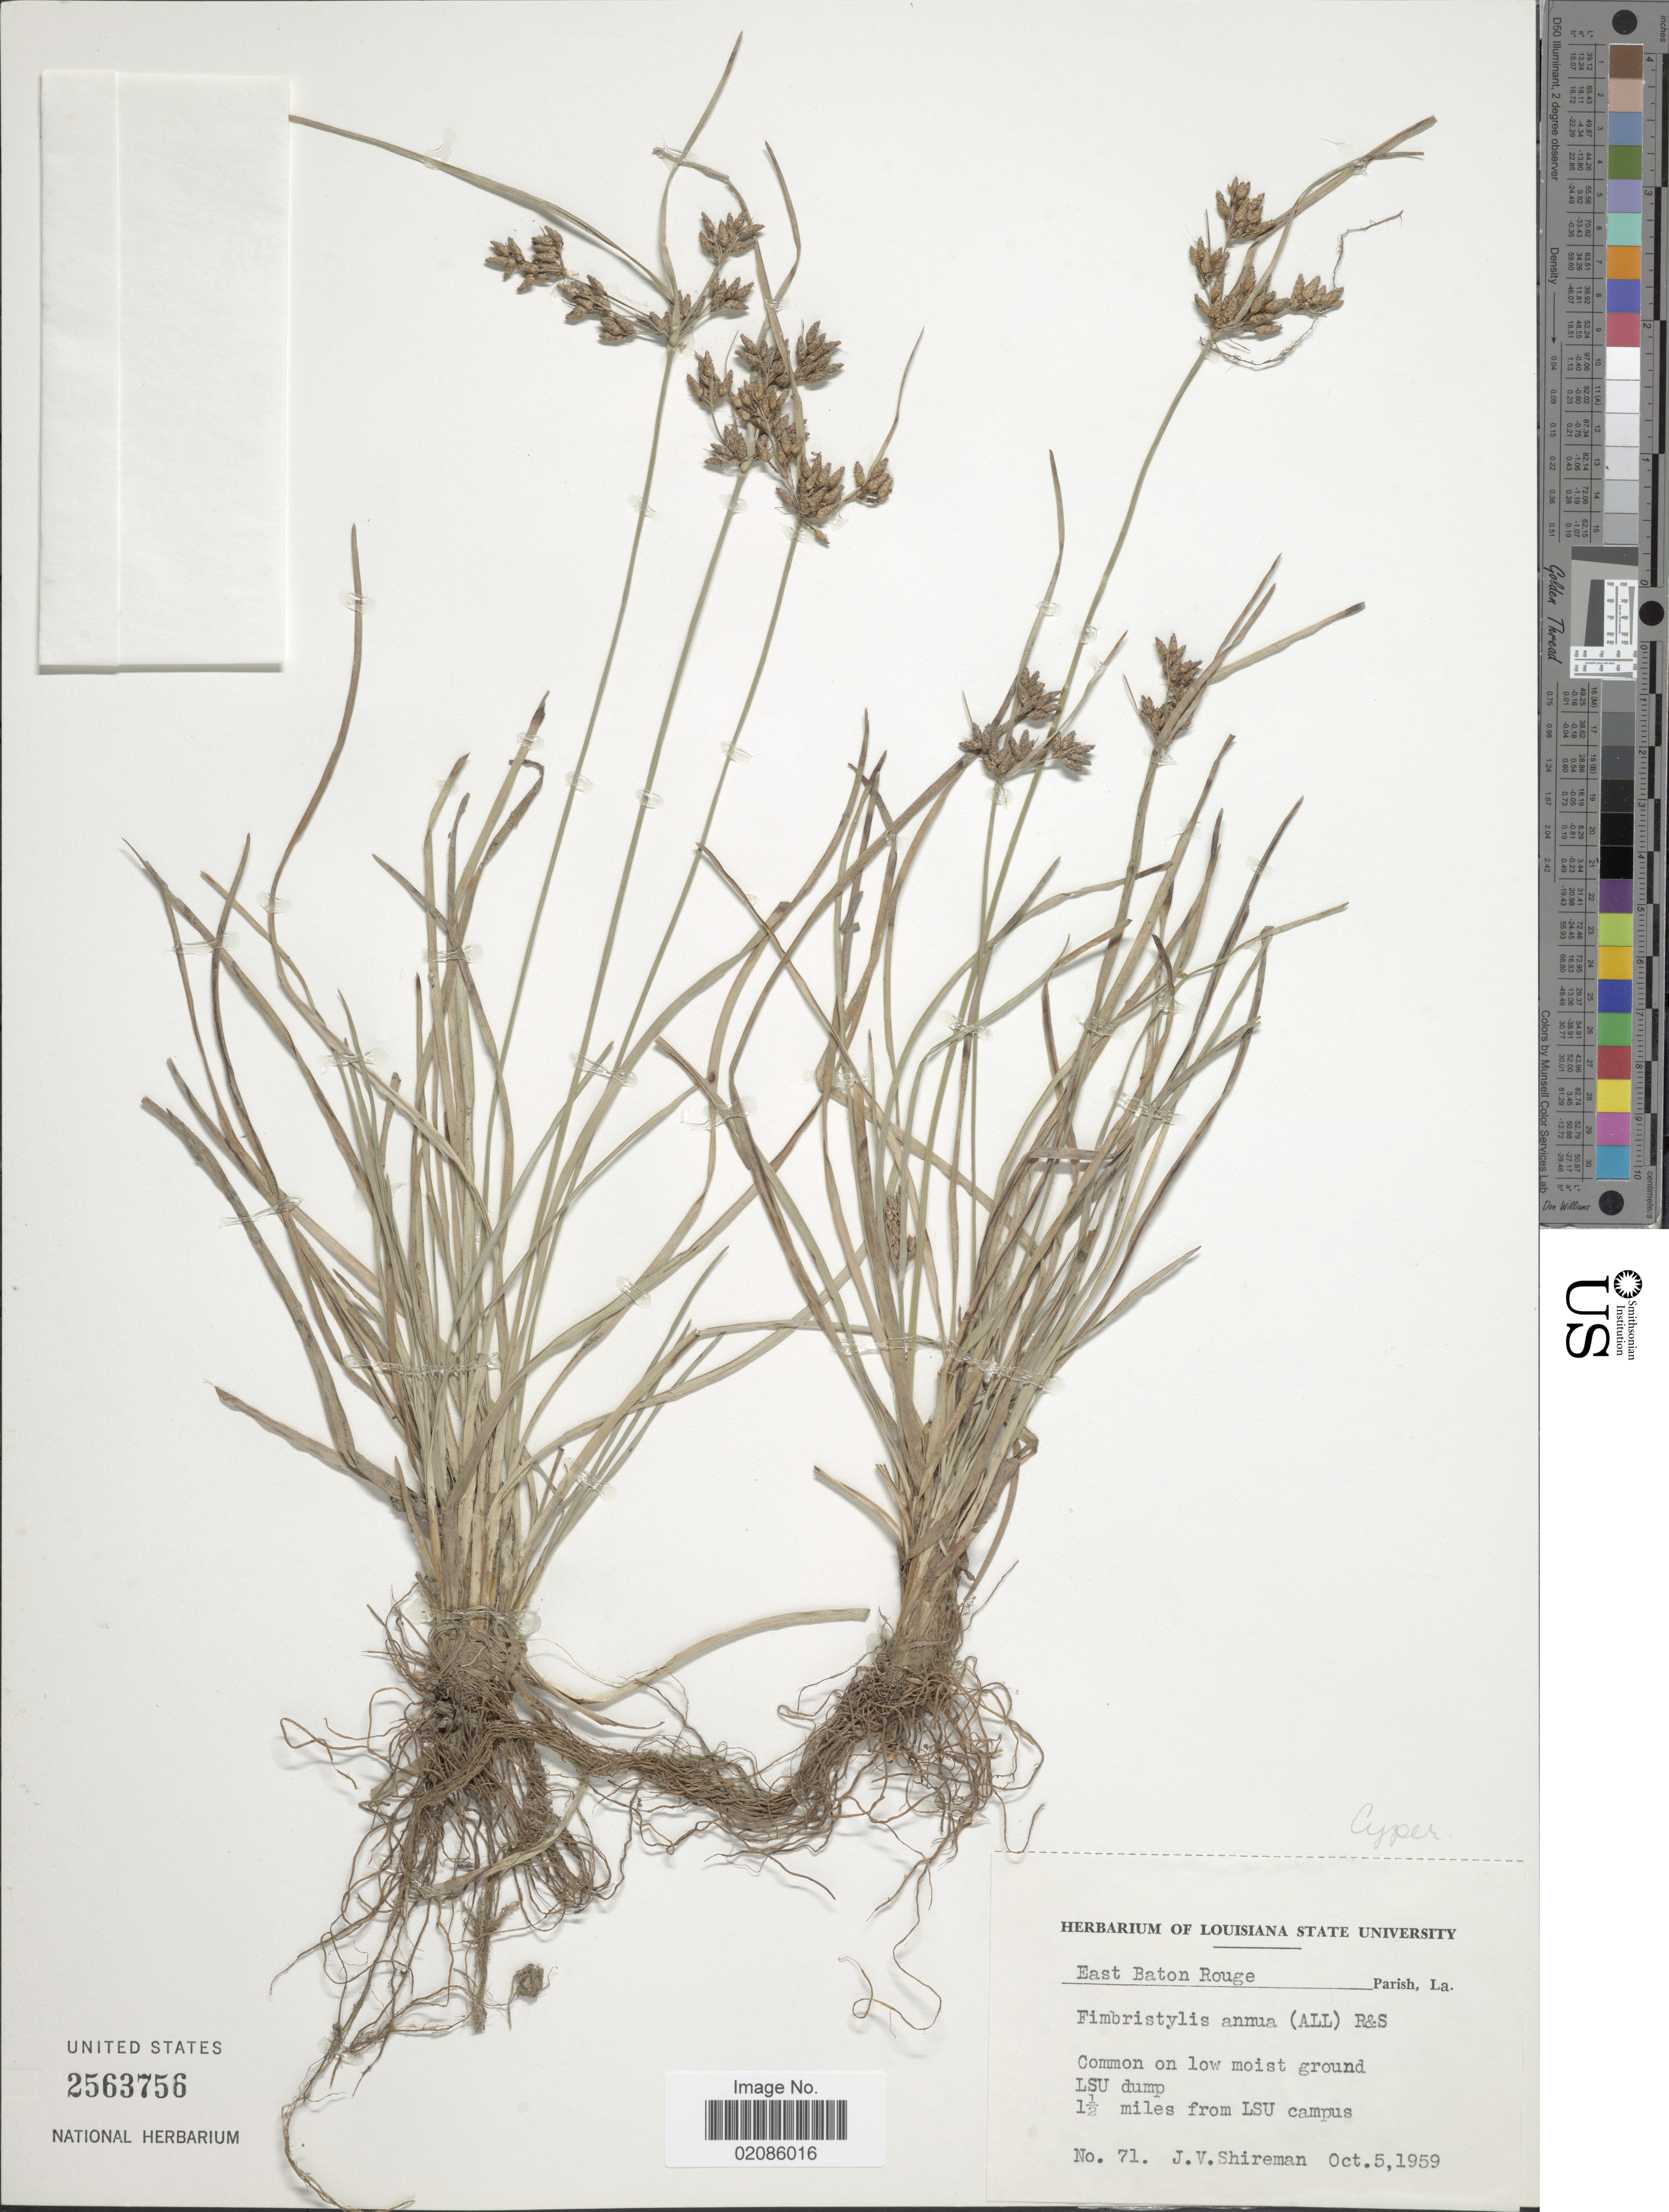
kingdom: Plantae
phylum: Tracheophyta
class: Liliopsida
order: Poales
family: Cyperaceae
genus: Fimbristylis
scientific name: Fimbristylis annua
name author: (All.) Roem. & Schult.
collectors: J. Shireman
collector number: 71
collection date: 1959-10-05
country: United States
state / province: Louisiana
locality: East Baton Rouge Parish. 1½ miles from LSU campus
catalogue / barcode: US 2563756